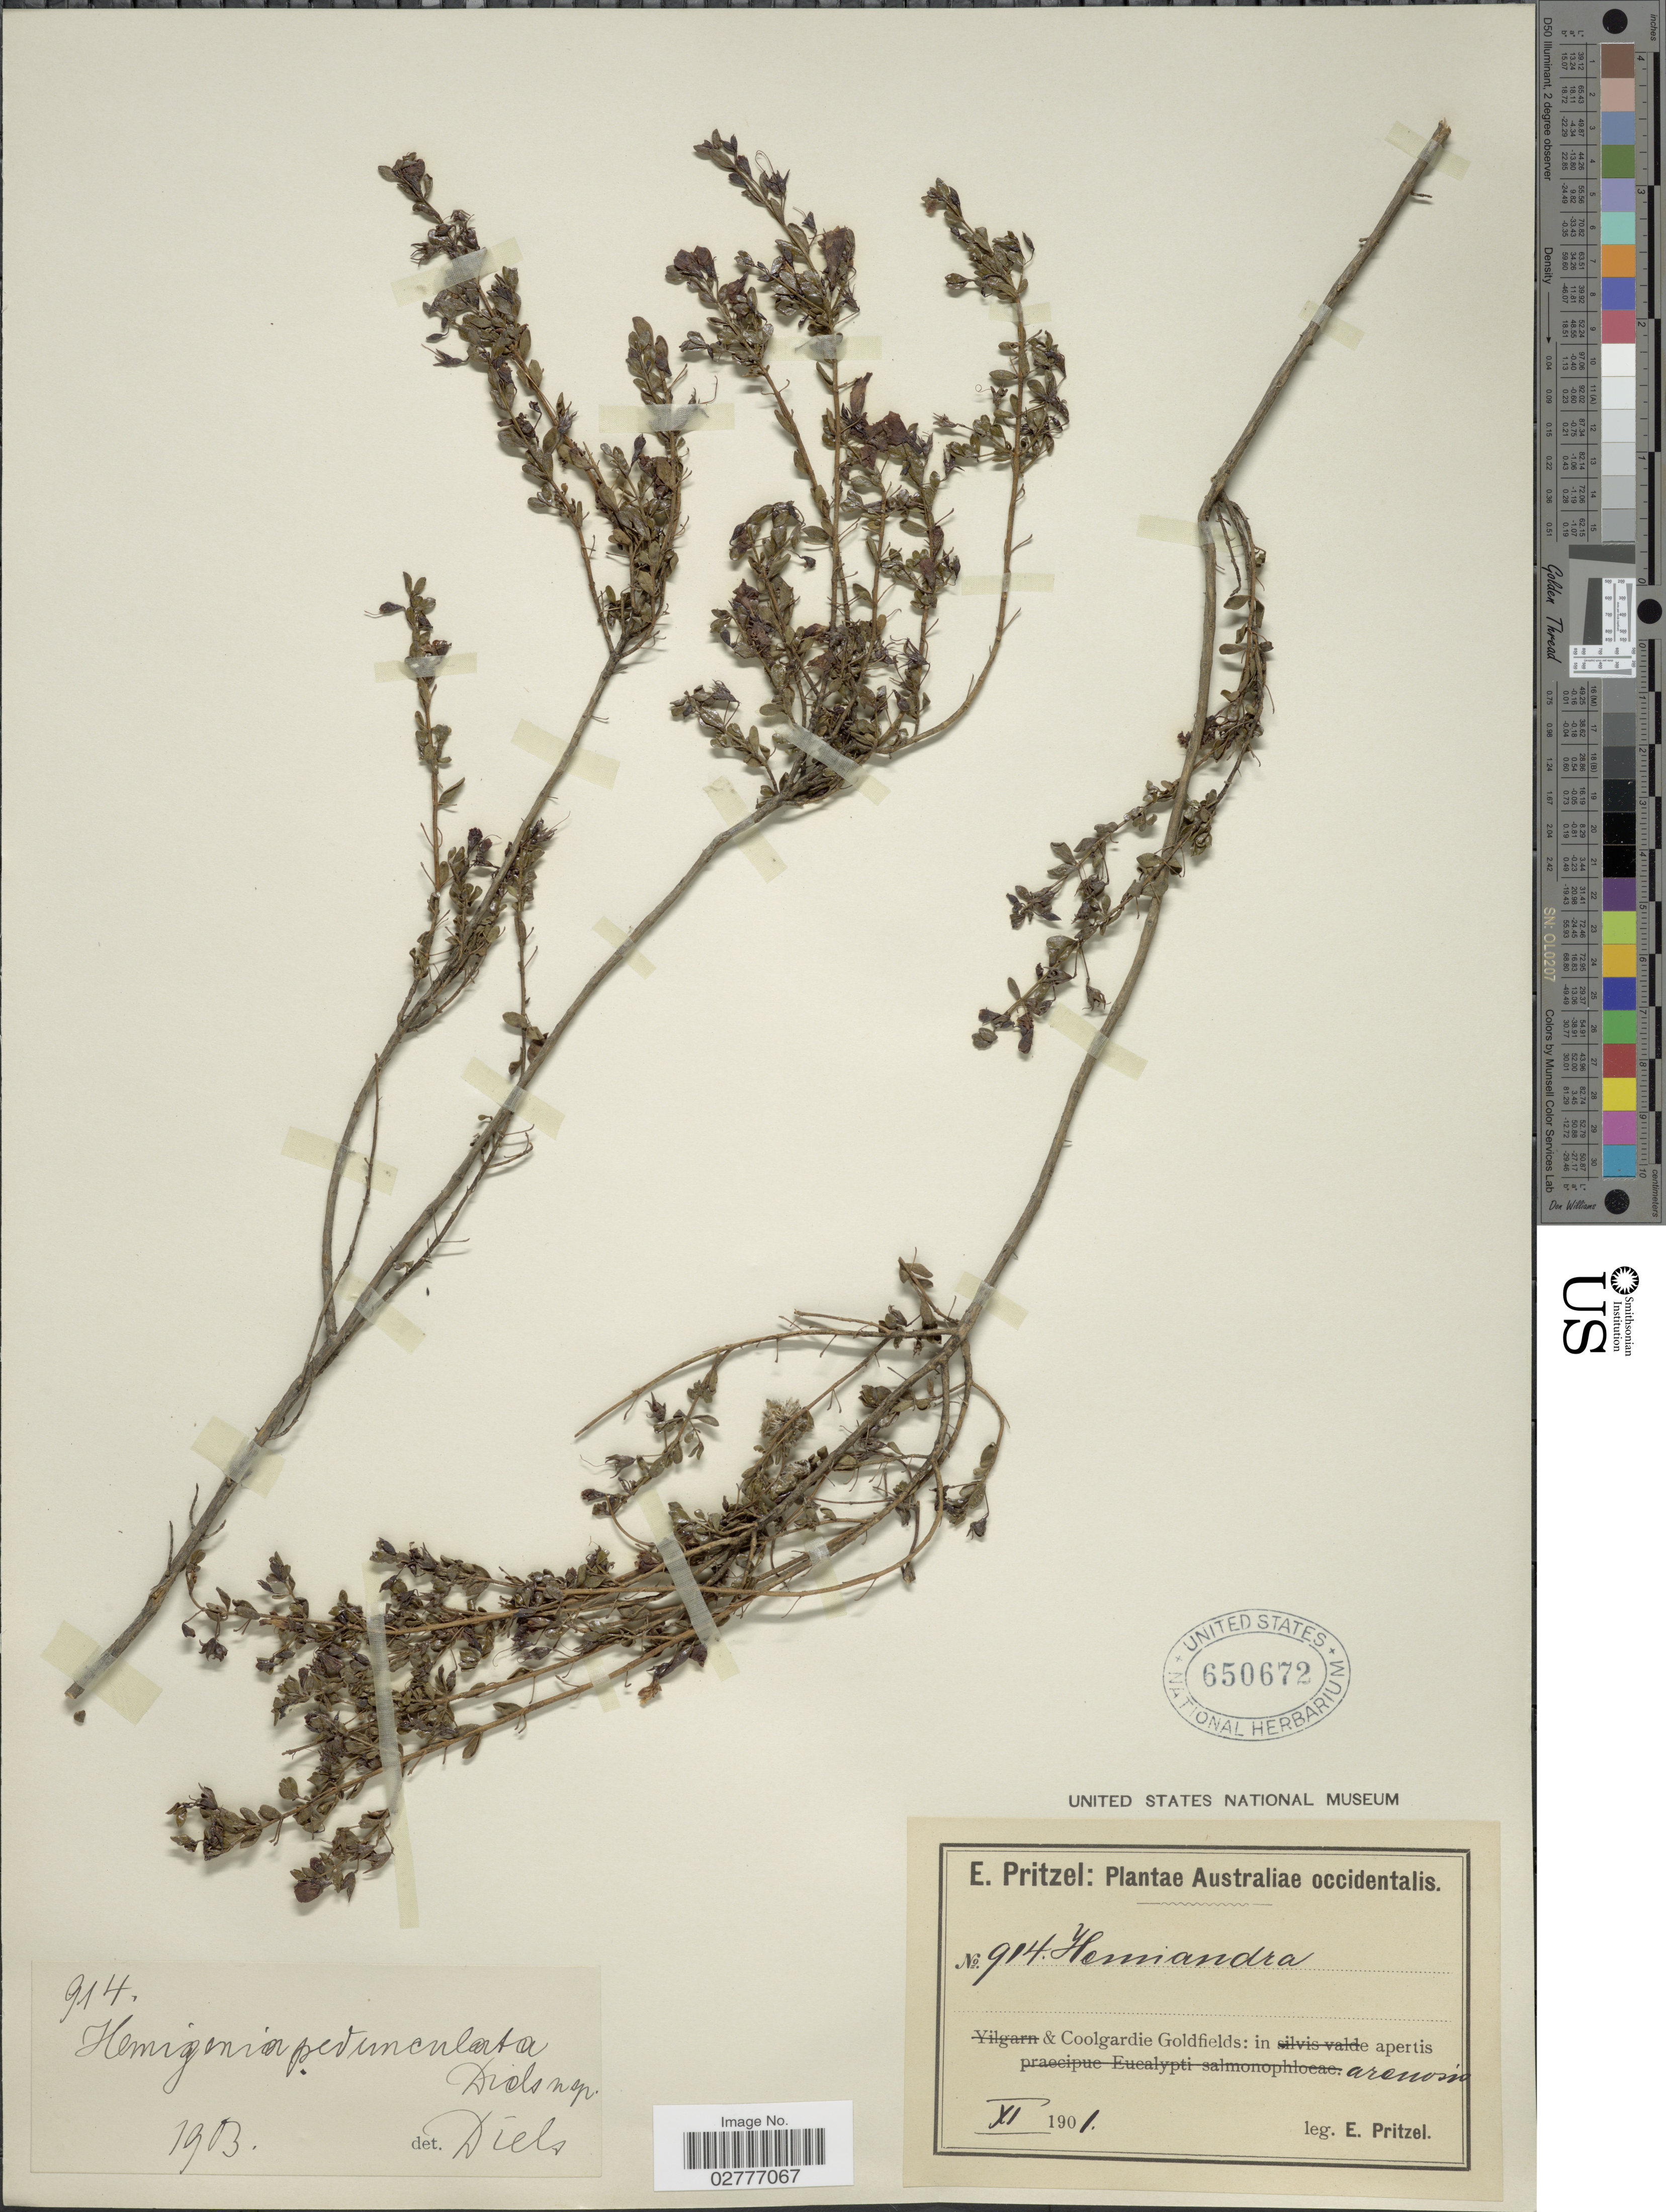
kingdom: Plantae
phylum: Tracheophyta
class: Magnoliopsida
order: Lamiales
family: Lamiaceae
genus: Hemigenia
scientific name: Hemigenia pedunculata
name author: Diels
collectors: E. G. Pritzel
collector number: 914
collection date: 1901-11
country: Australia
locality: Austaliae occidentalis. Coolgardie Goldfields: in silvis apertis arenosis.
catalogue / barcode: US 650672